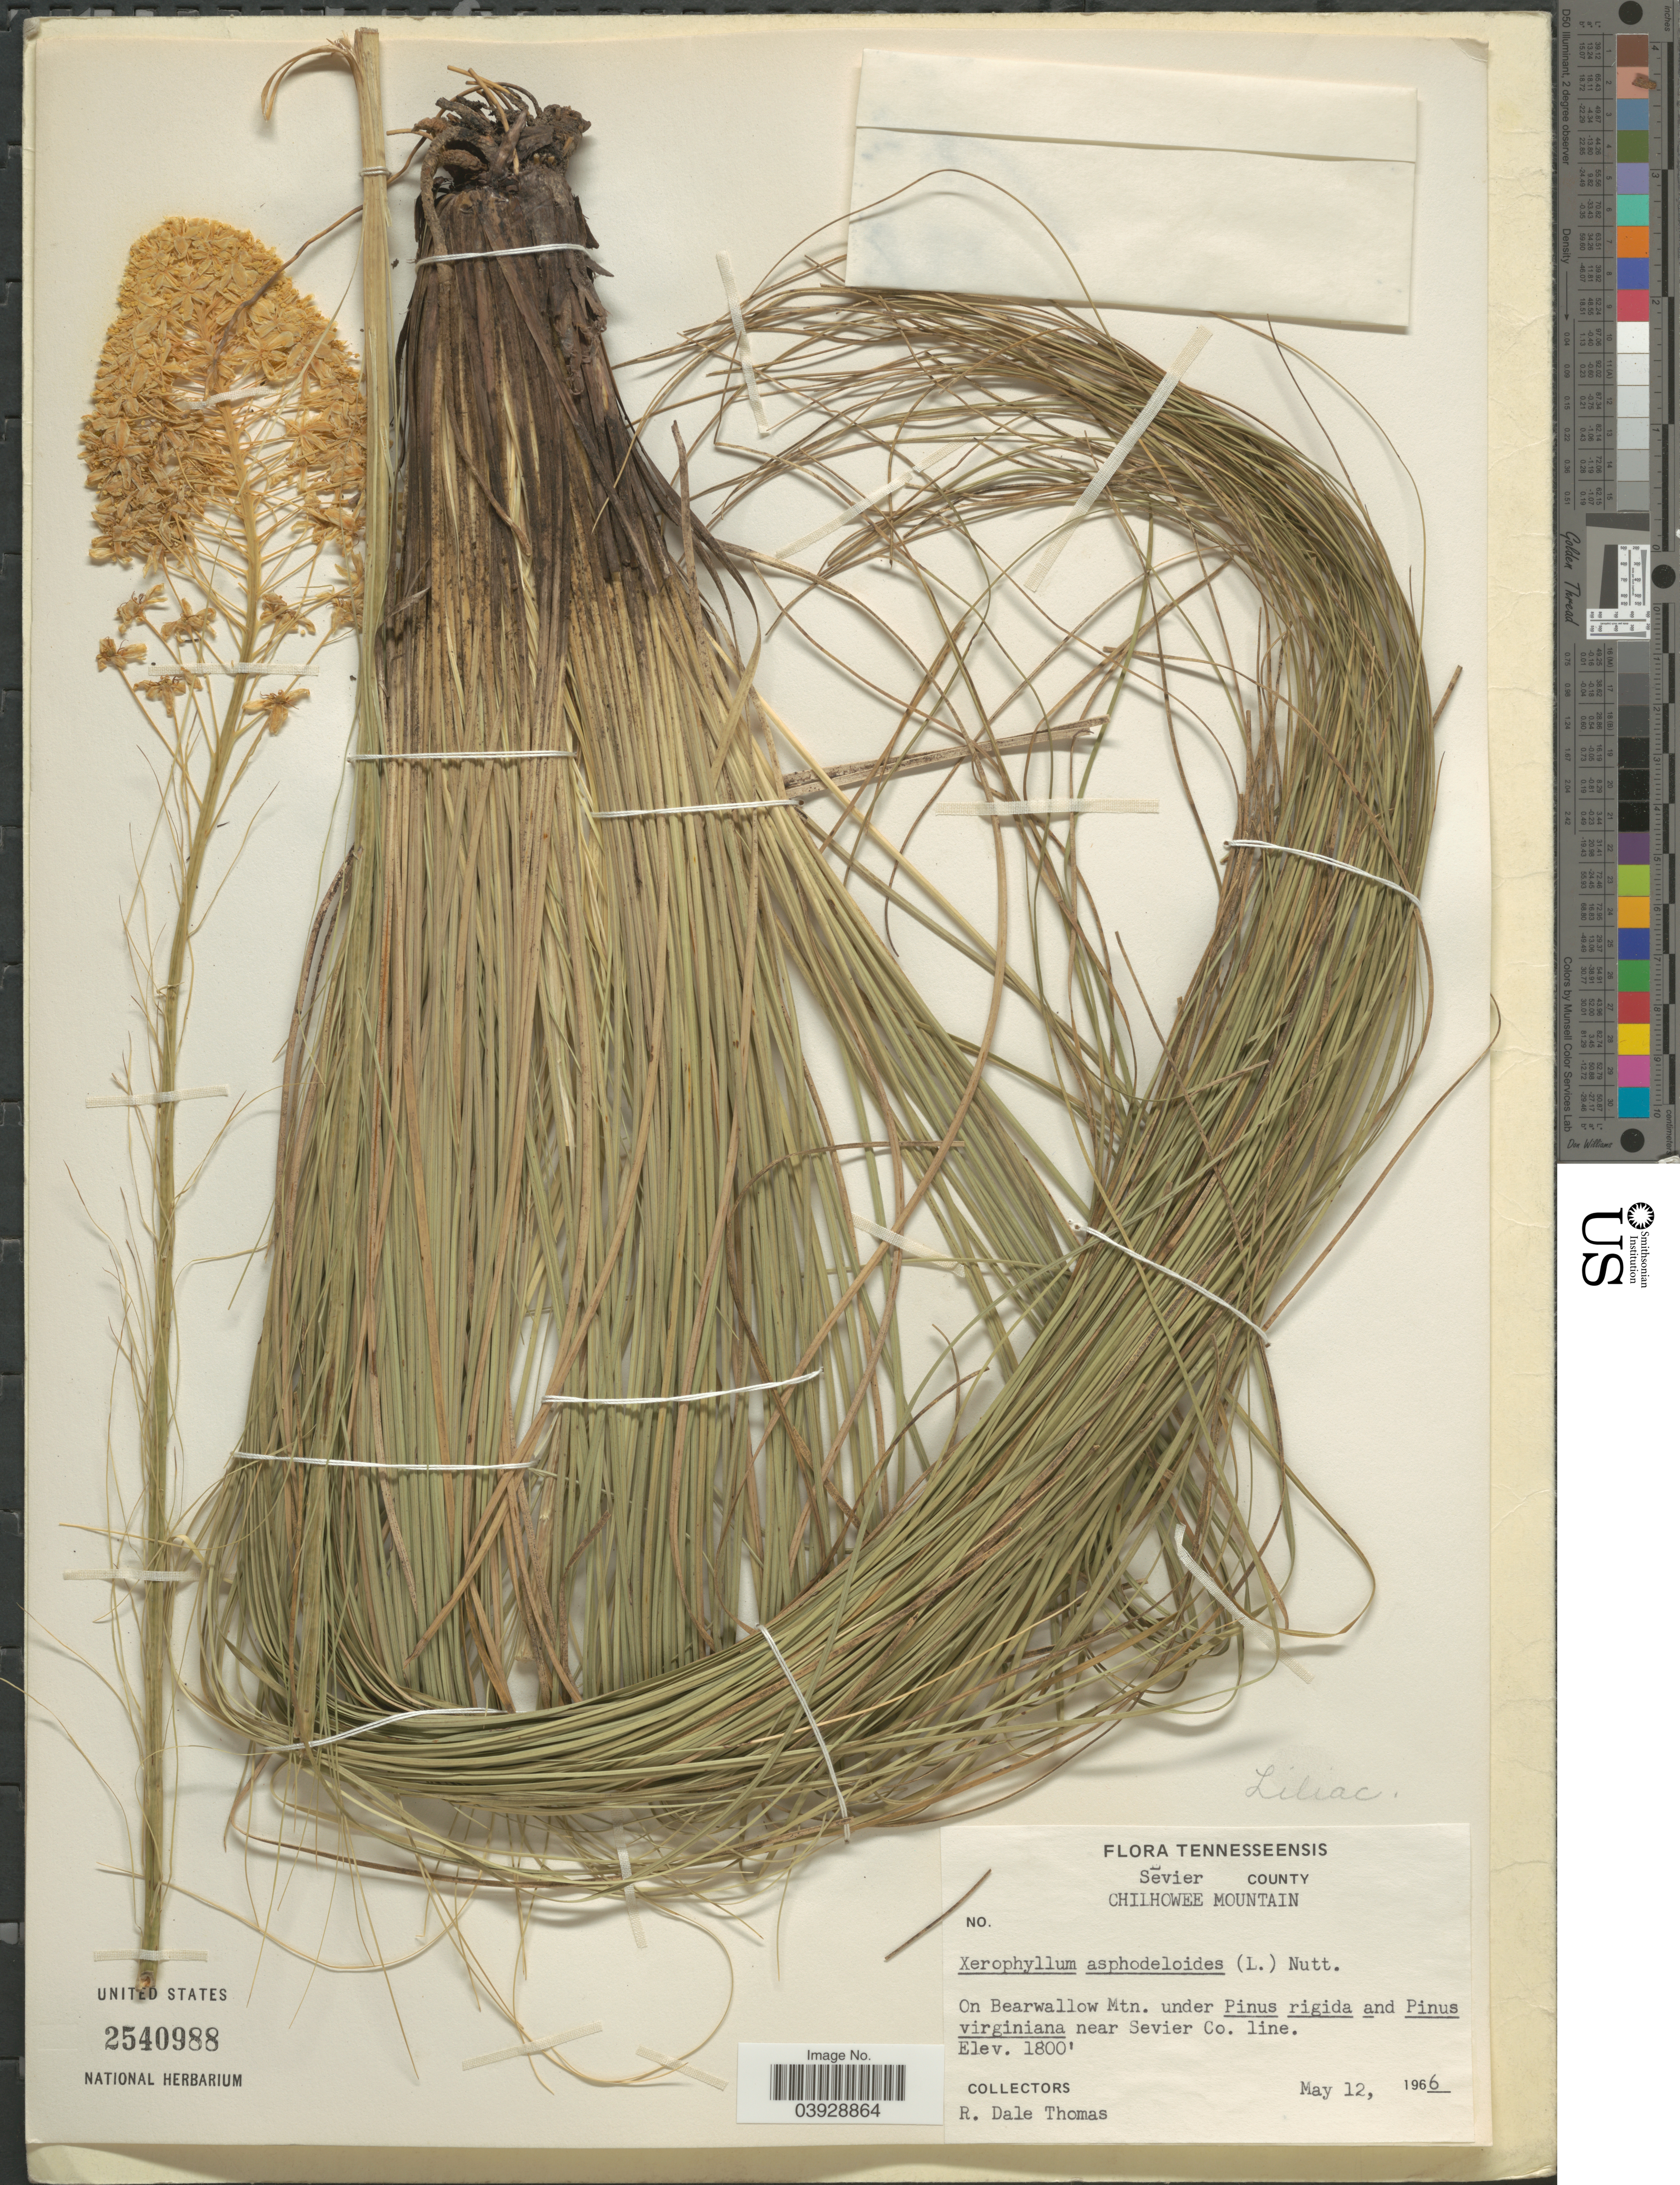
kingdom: Plantae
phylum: Tracheophyta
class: Liliopsida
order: Liliales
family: Melanthiaceae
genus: Xerophyllum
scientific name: Xerophyllum asphodeloides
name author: (L.) Nutt.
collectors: R. Thomas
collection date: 1966-05-12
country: United States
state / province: Tennessee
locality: Sevier County. Chilhowee Mountain. On Bearwallow Mtn. near Sevier Co.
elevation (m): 549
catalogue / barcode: US 2540988